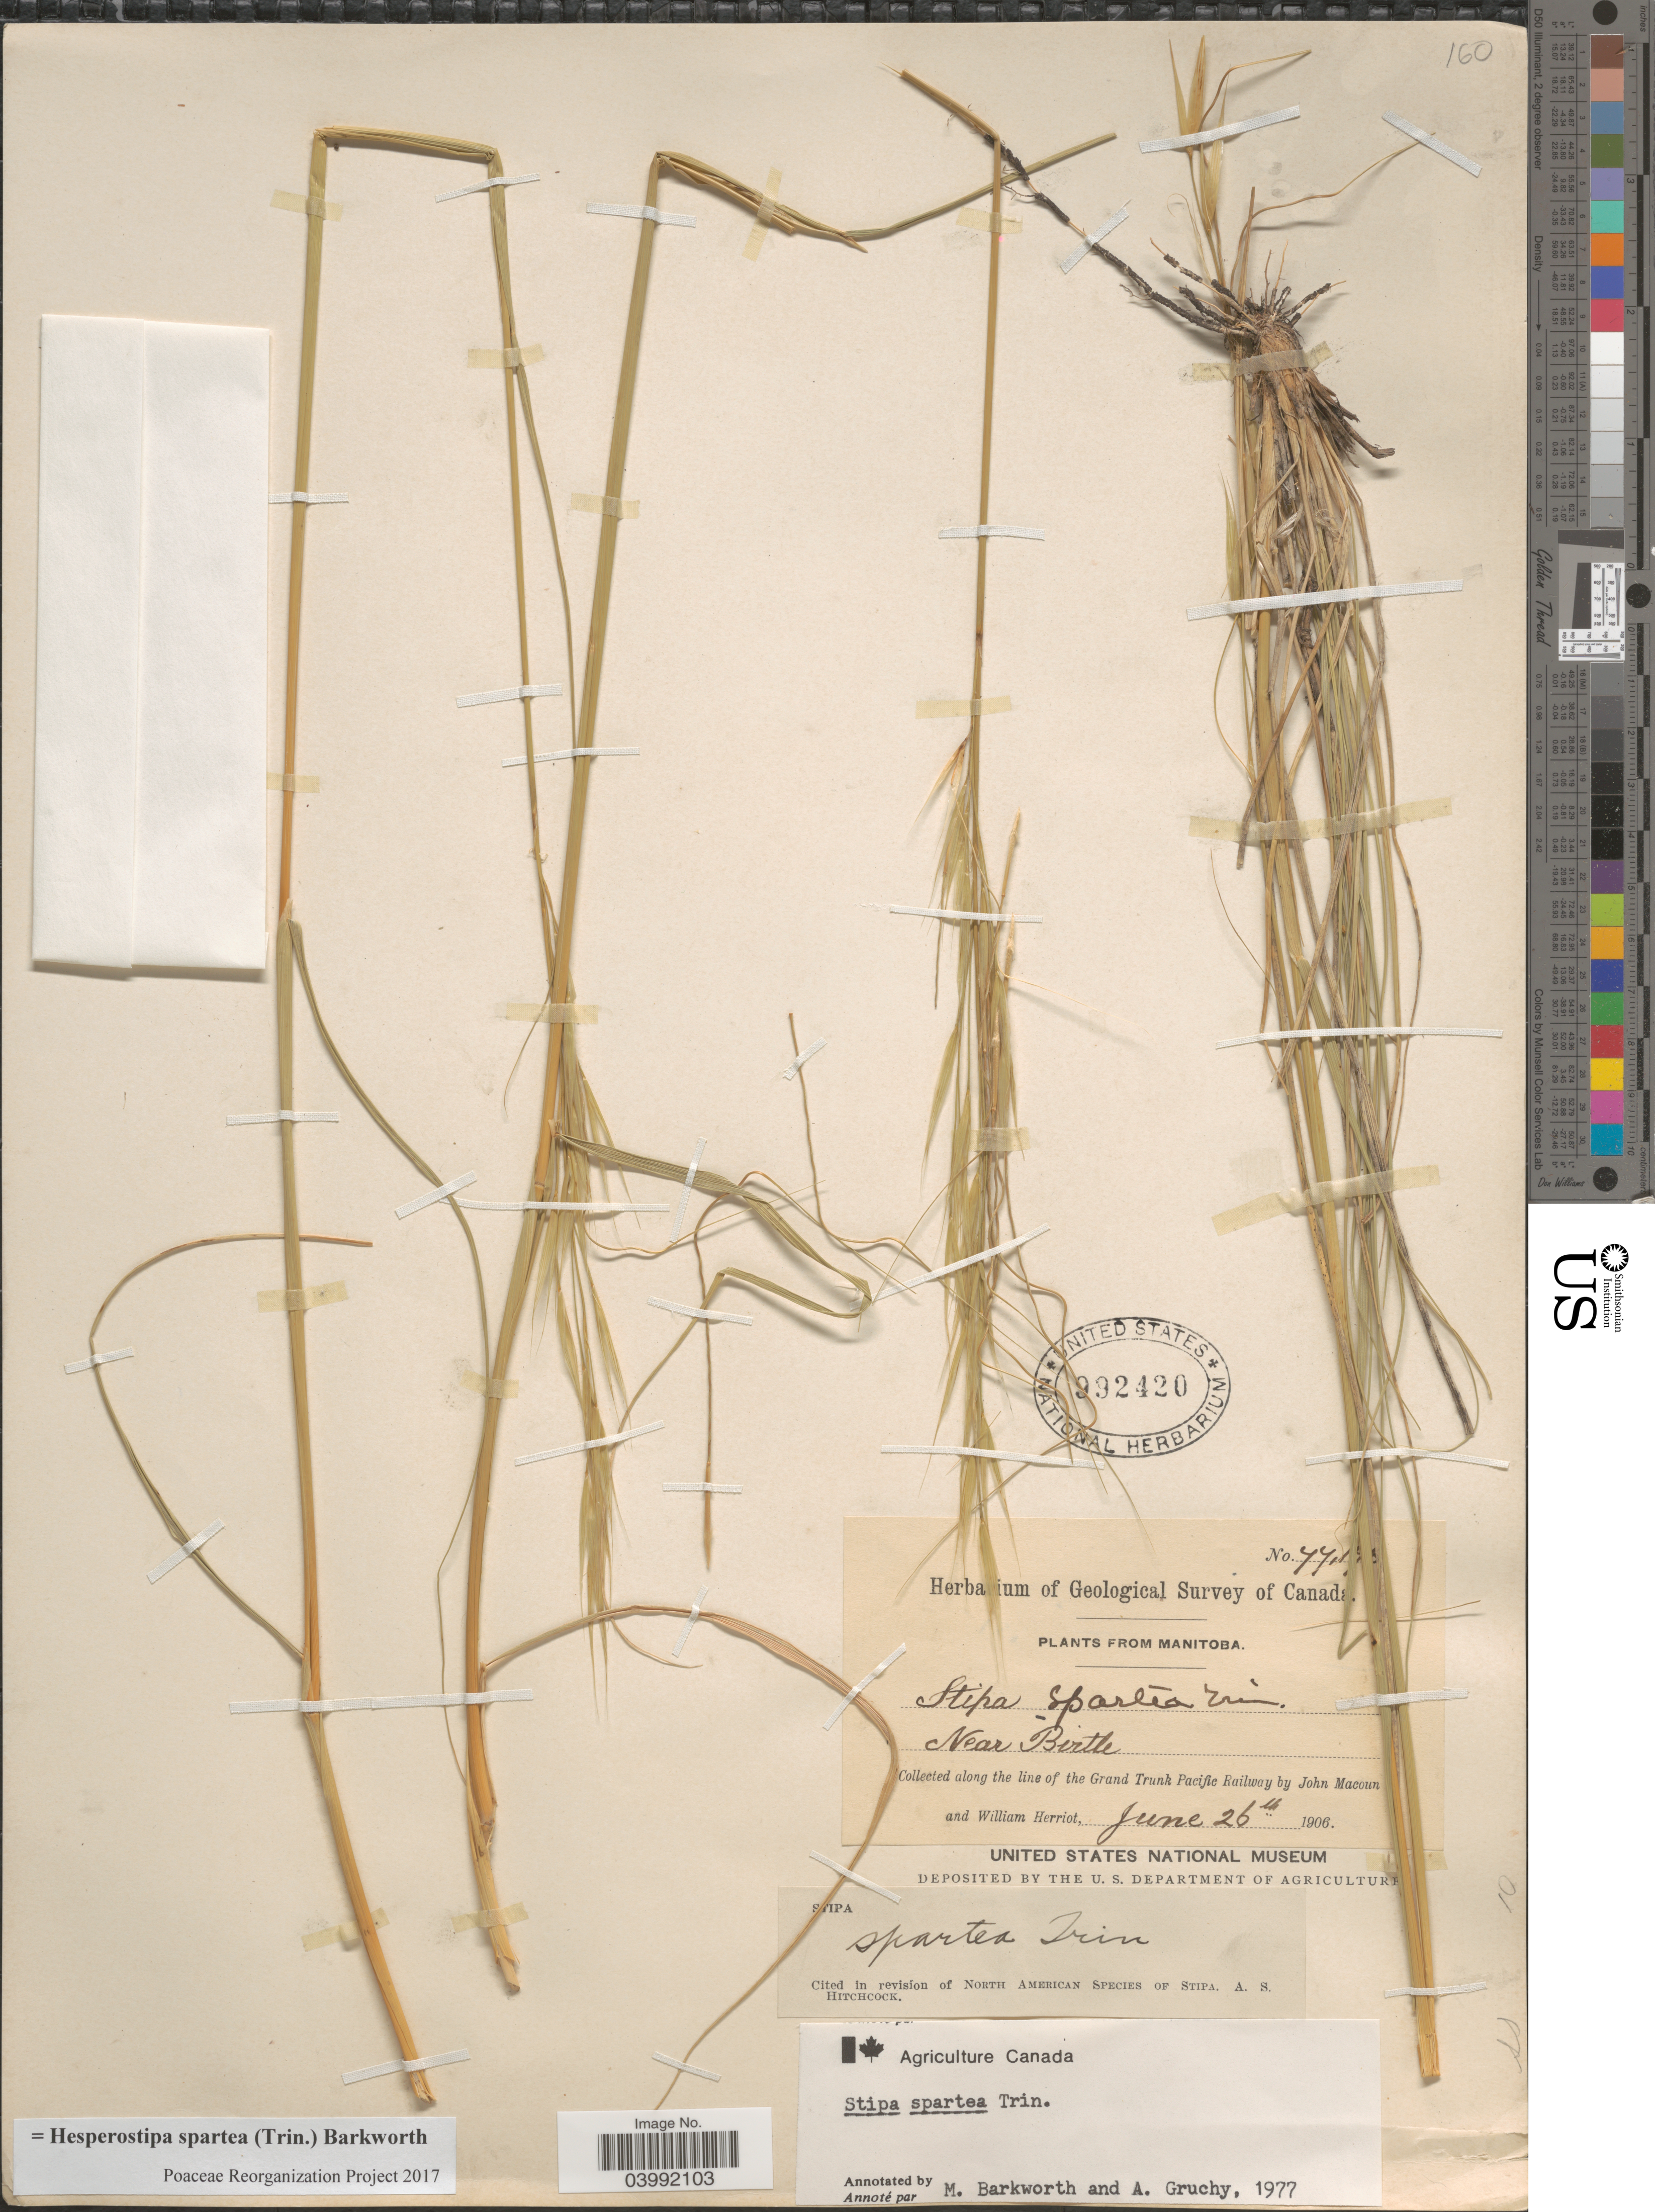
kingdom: Plantae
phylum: Tracheophyta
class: Liliopsida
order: Poales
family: Poaceae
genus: Hesperostipa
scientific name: Hesperostipa spartea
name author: (Trin.) Barkworth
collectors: J. Macoun & W. Herriot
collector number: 7717!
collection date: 1906-06-26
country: Canada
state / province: Manitoba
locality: Near Birtle. Along the line of the Grand Trunk Pacific Railway.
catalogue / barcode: US 992420